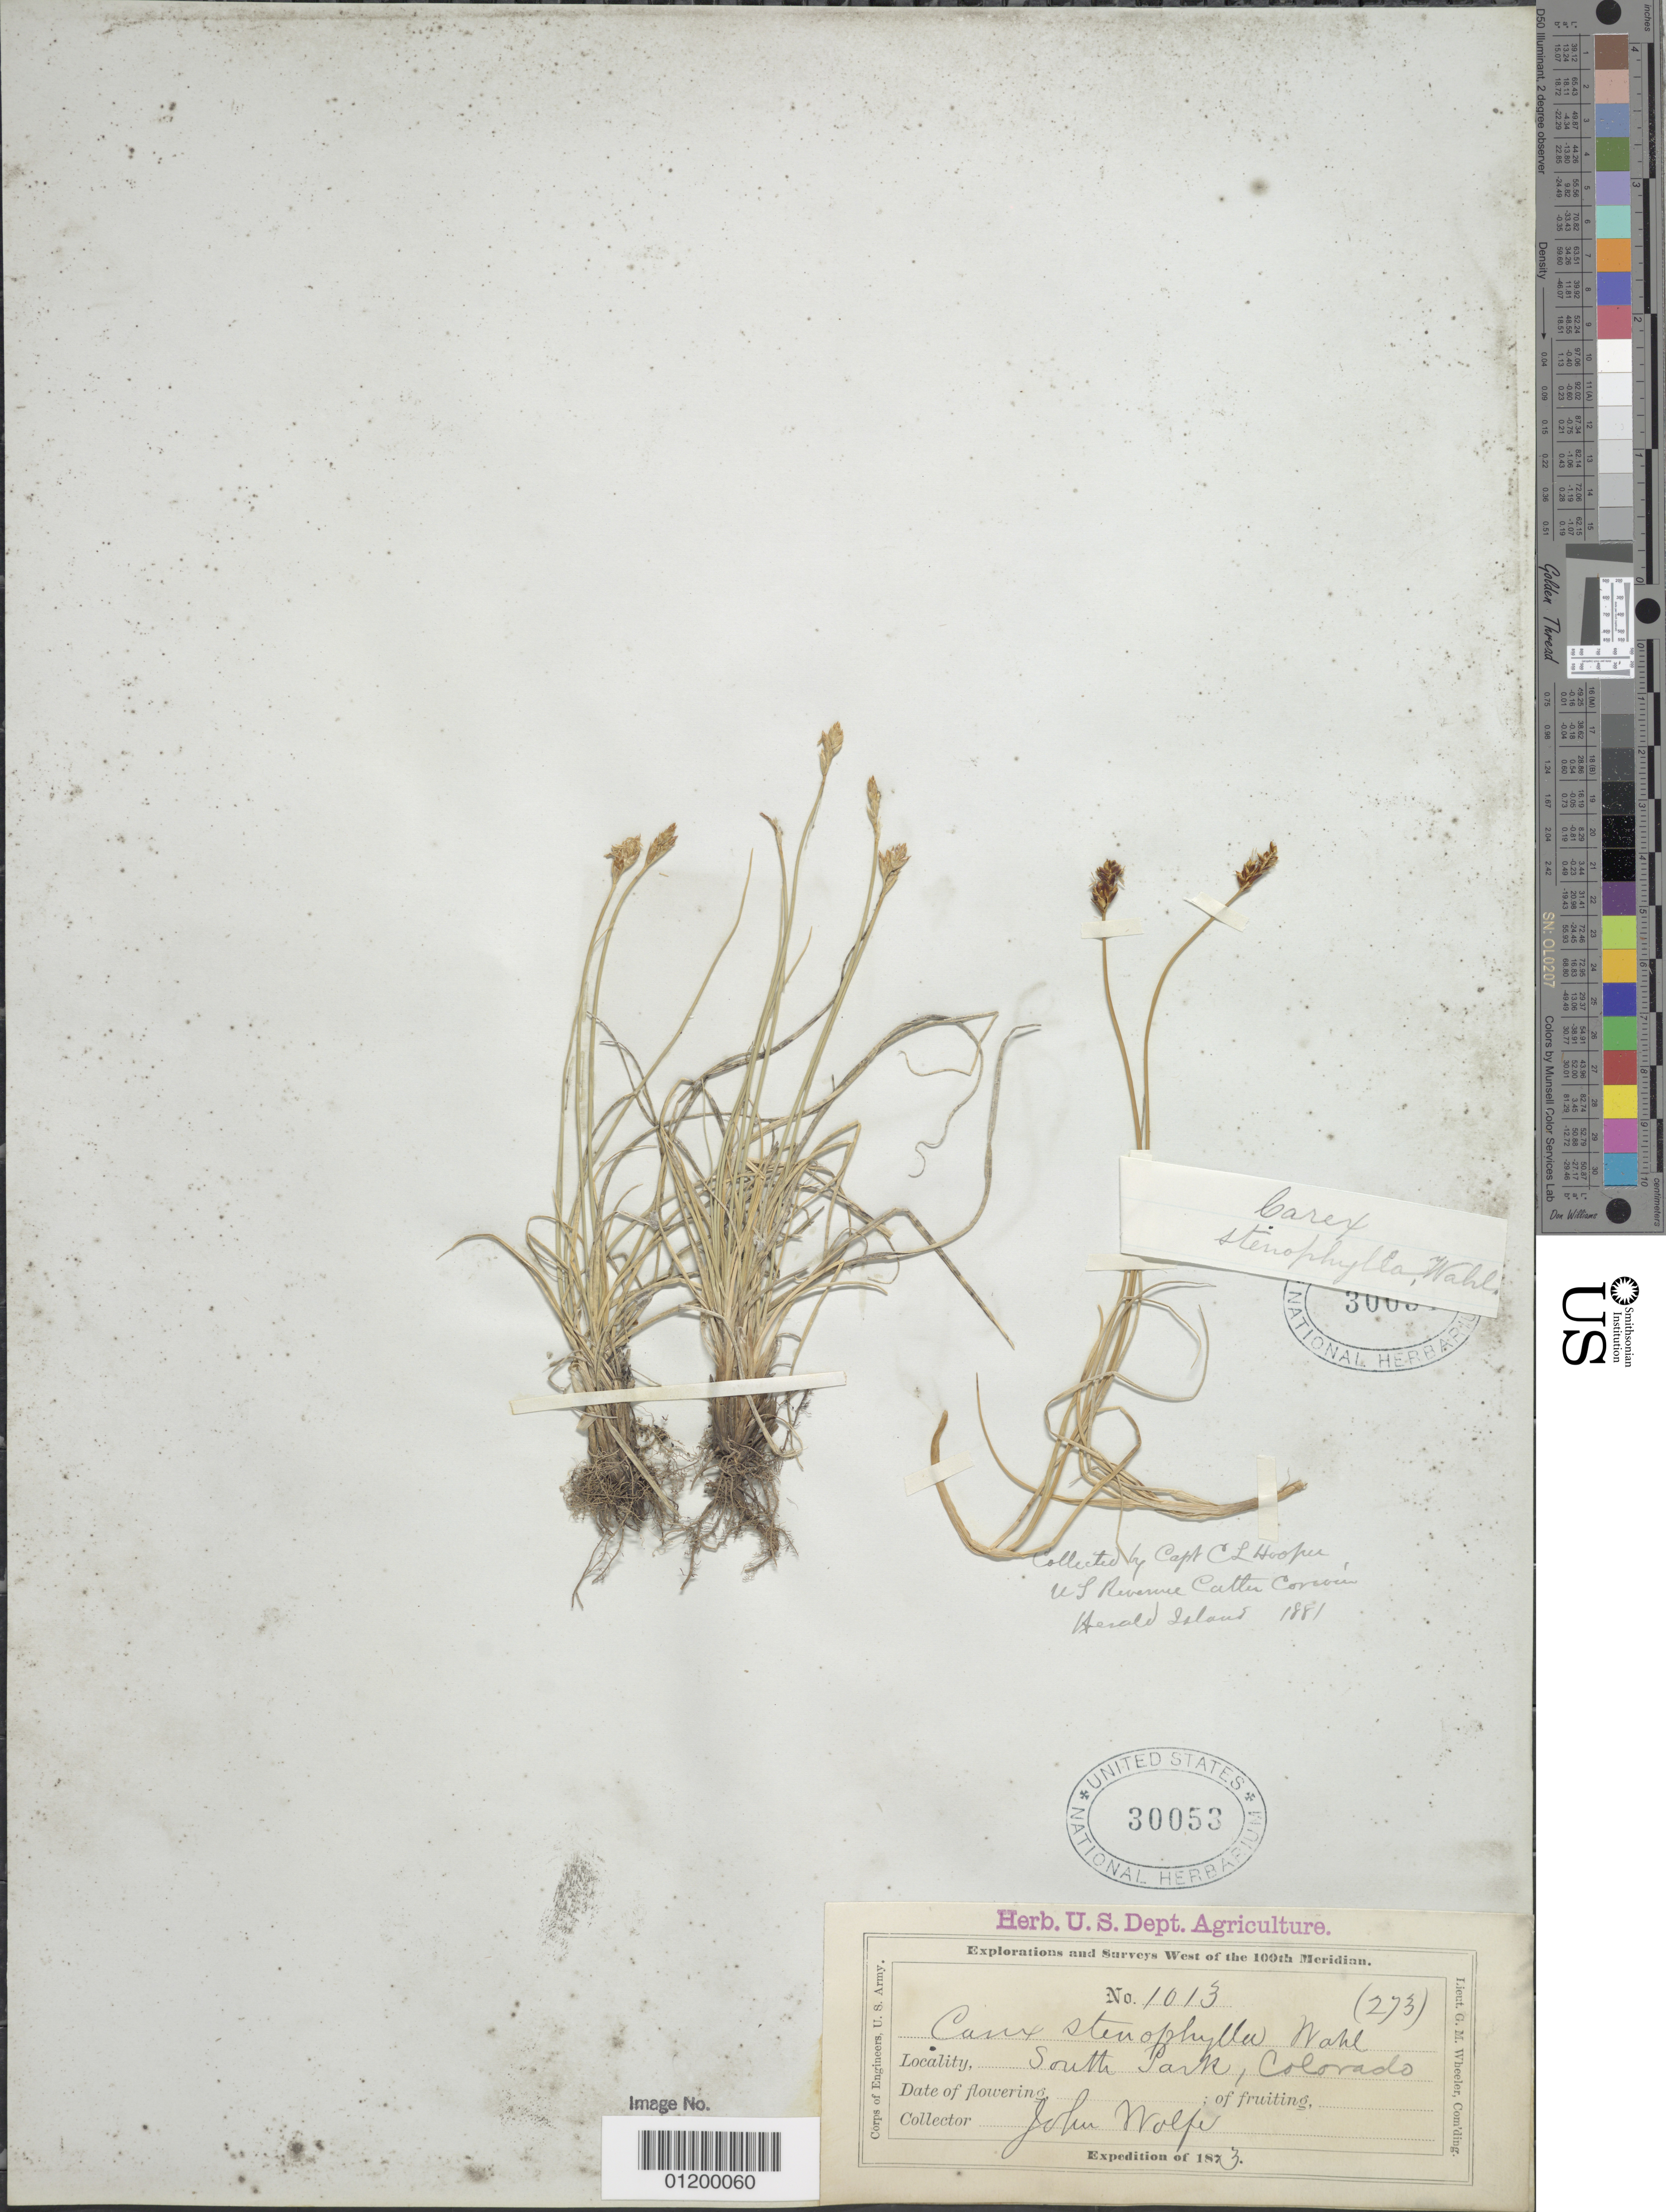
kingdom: Plantae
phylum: Tracheophyta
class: Liliopsida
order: Poales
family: Cyperaceae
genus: Carex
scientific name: Carex stenophylla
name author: Wahlenb.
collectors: C. Hooper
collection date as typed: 1881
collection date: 1881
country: United States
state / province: Alaska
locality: Herald Island.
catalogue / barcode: US 30054